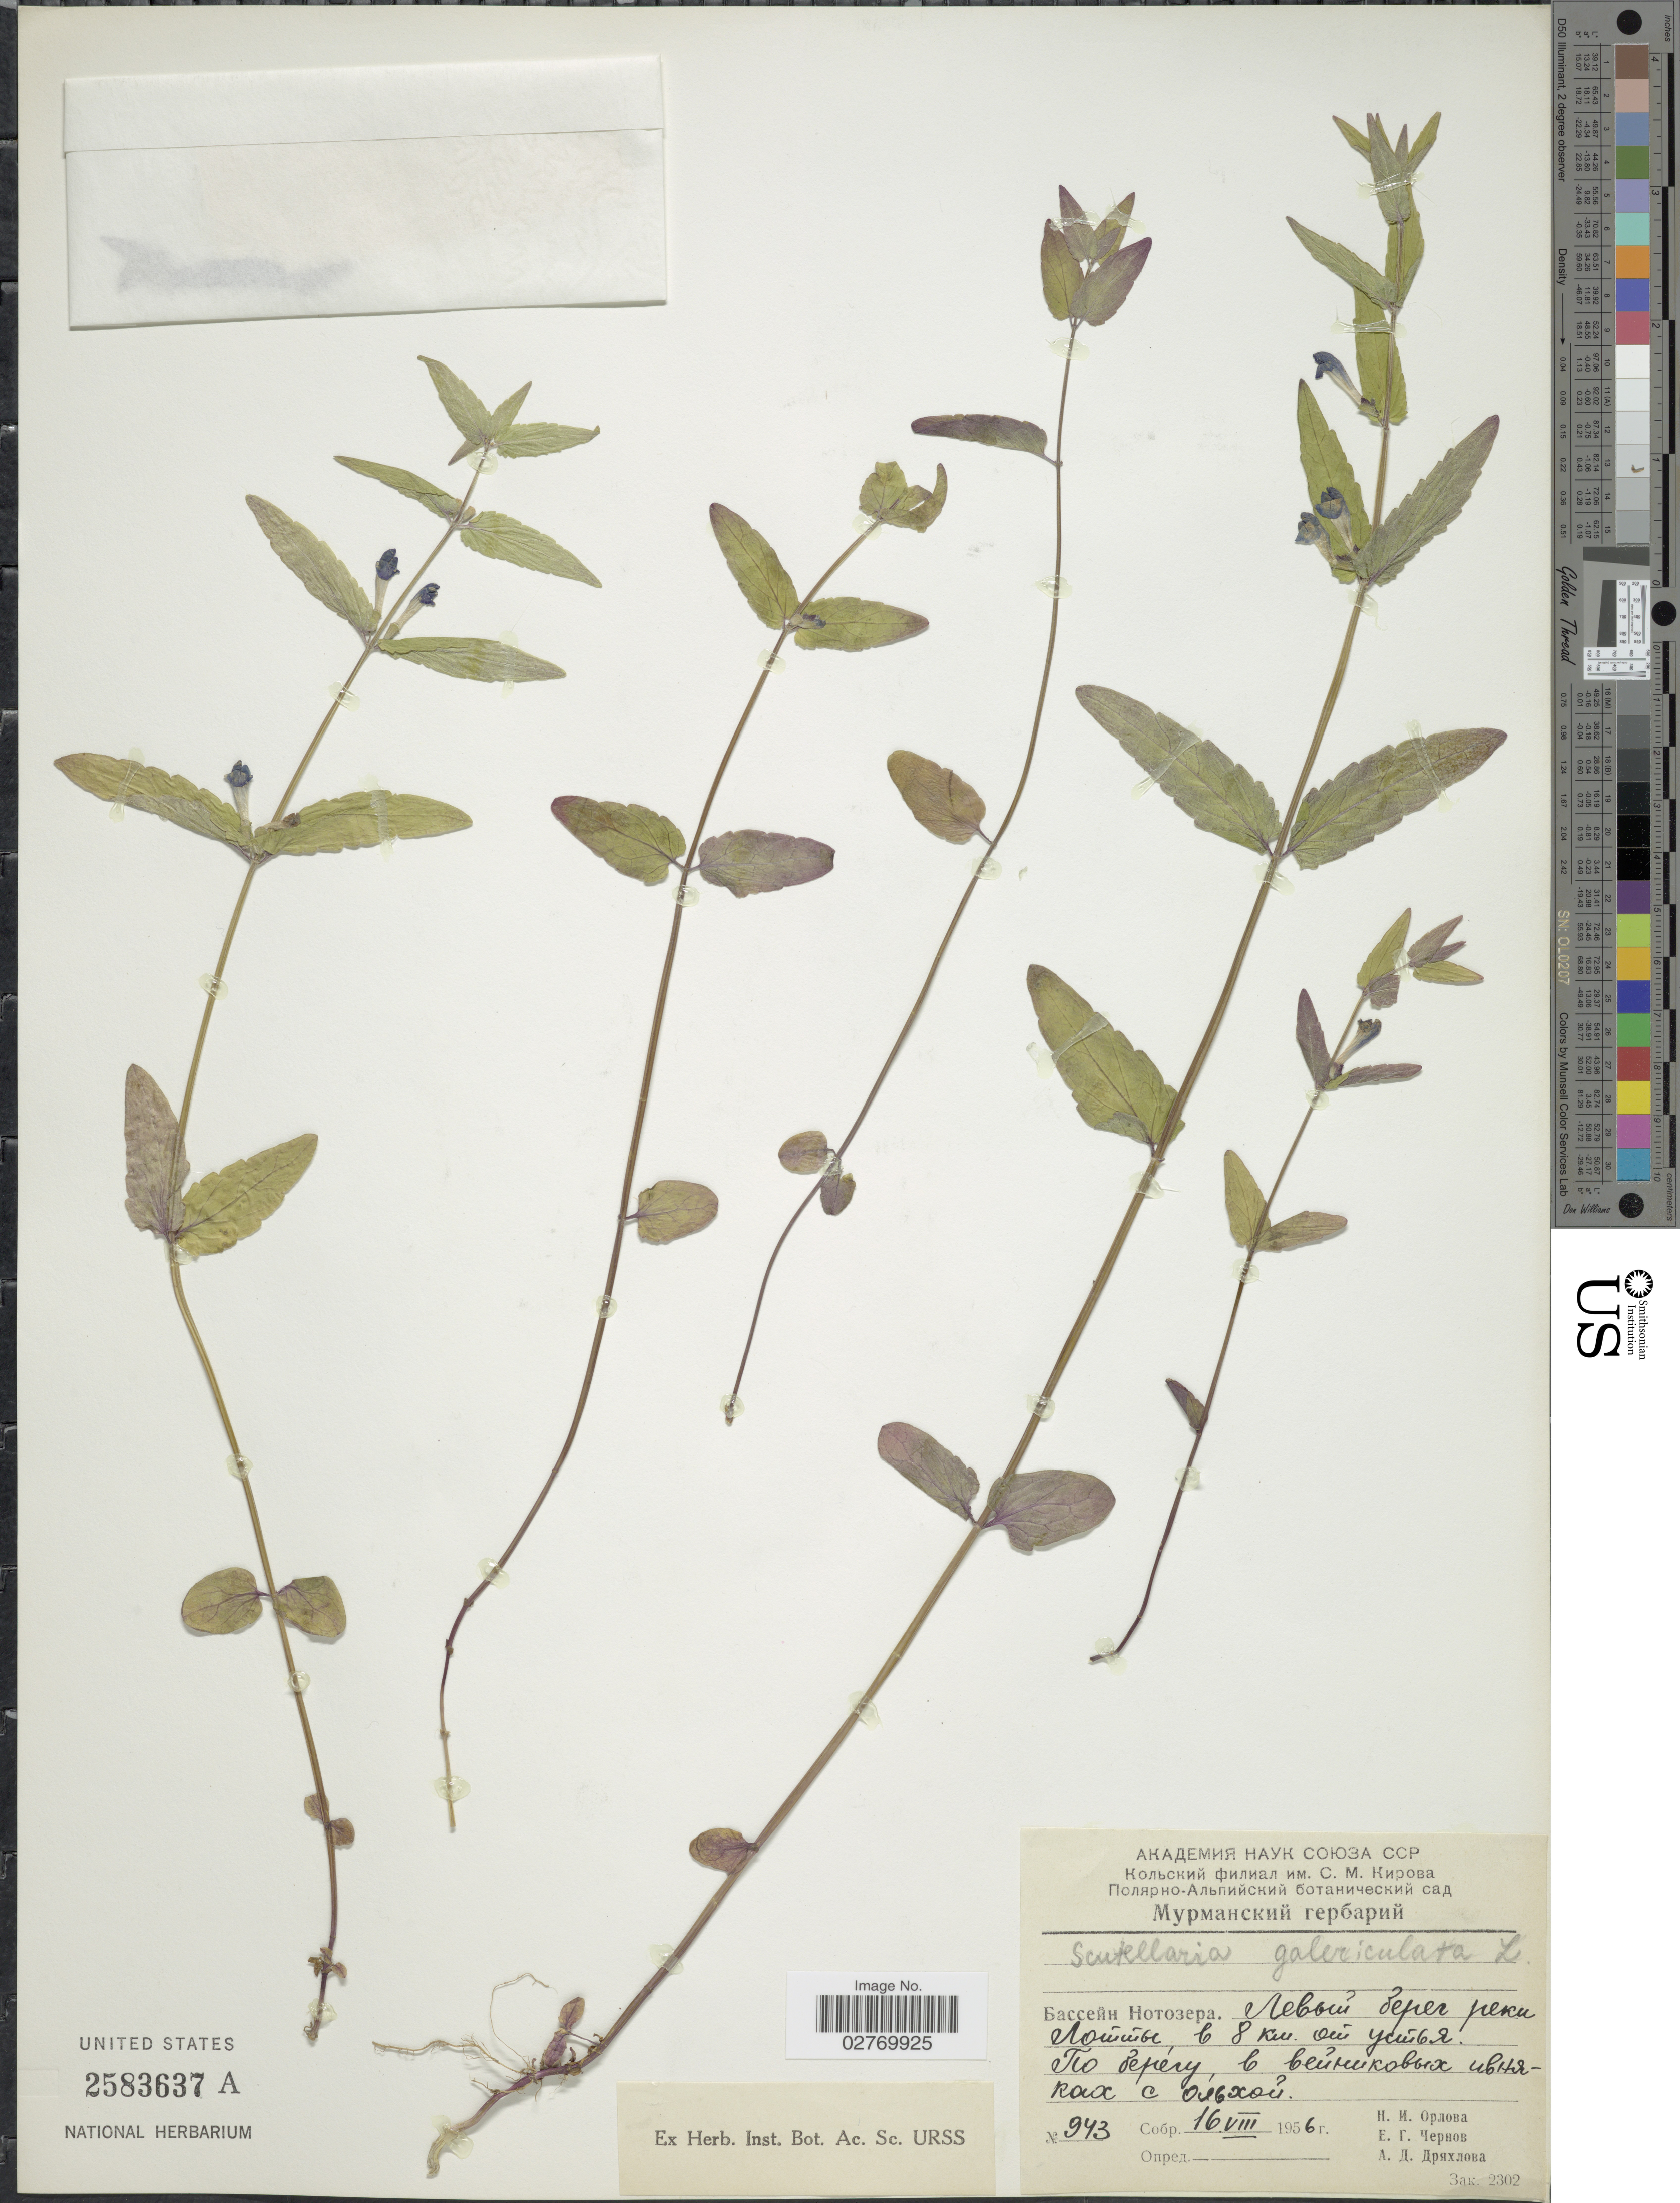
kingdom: Plantae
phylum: Tracheophyta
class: Magnoliopsida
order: Lamiales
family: Lamiaceae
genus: Scutellaria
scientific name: Scutellaria galericulata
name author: L.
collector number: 943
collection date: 1956-08-16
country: U.S.S.R.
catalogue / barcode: US 2583637A